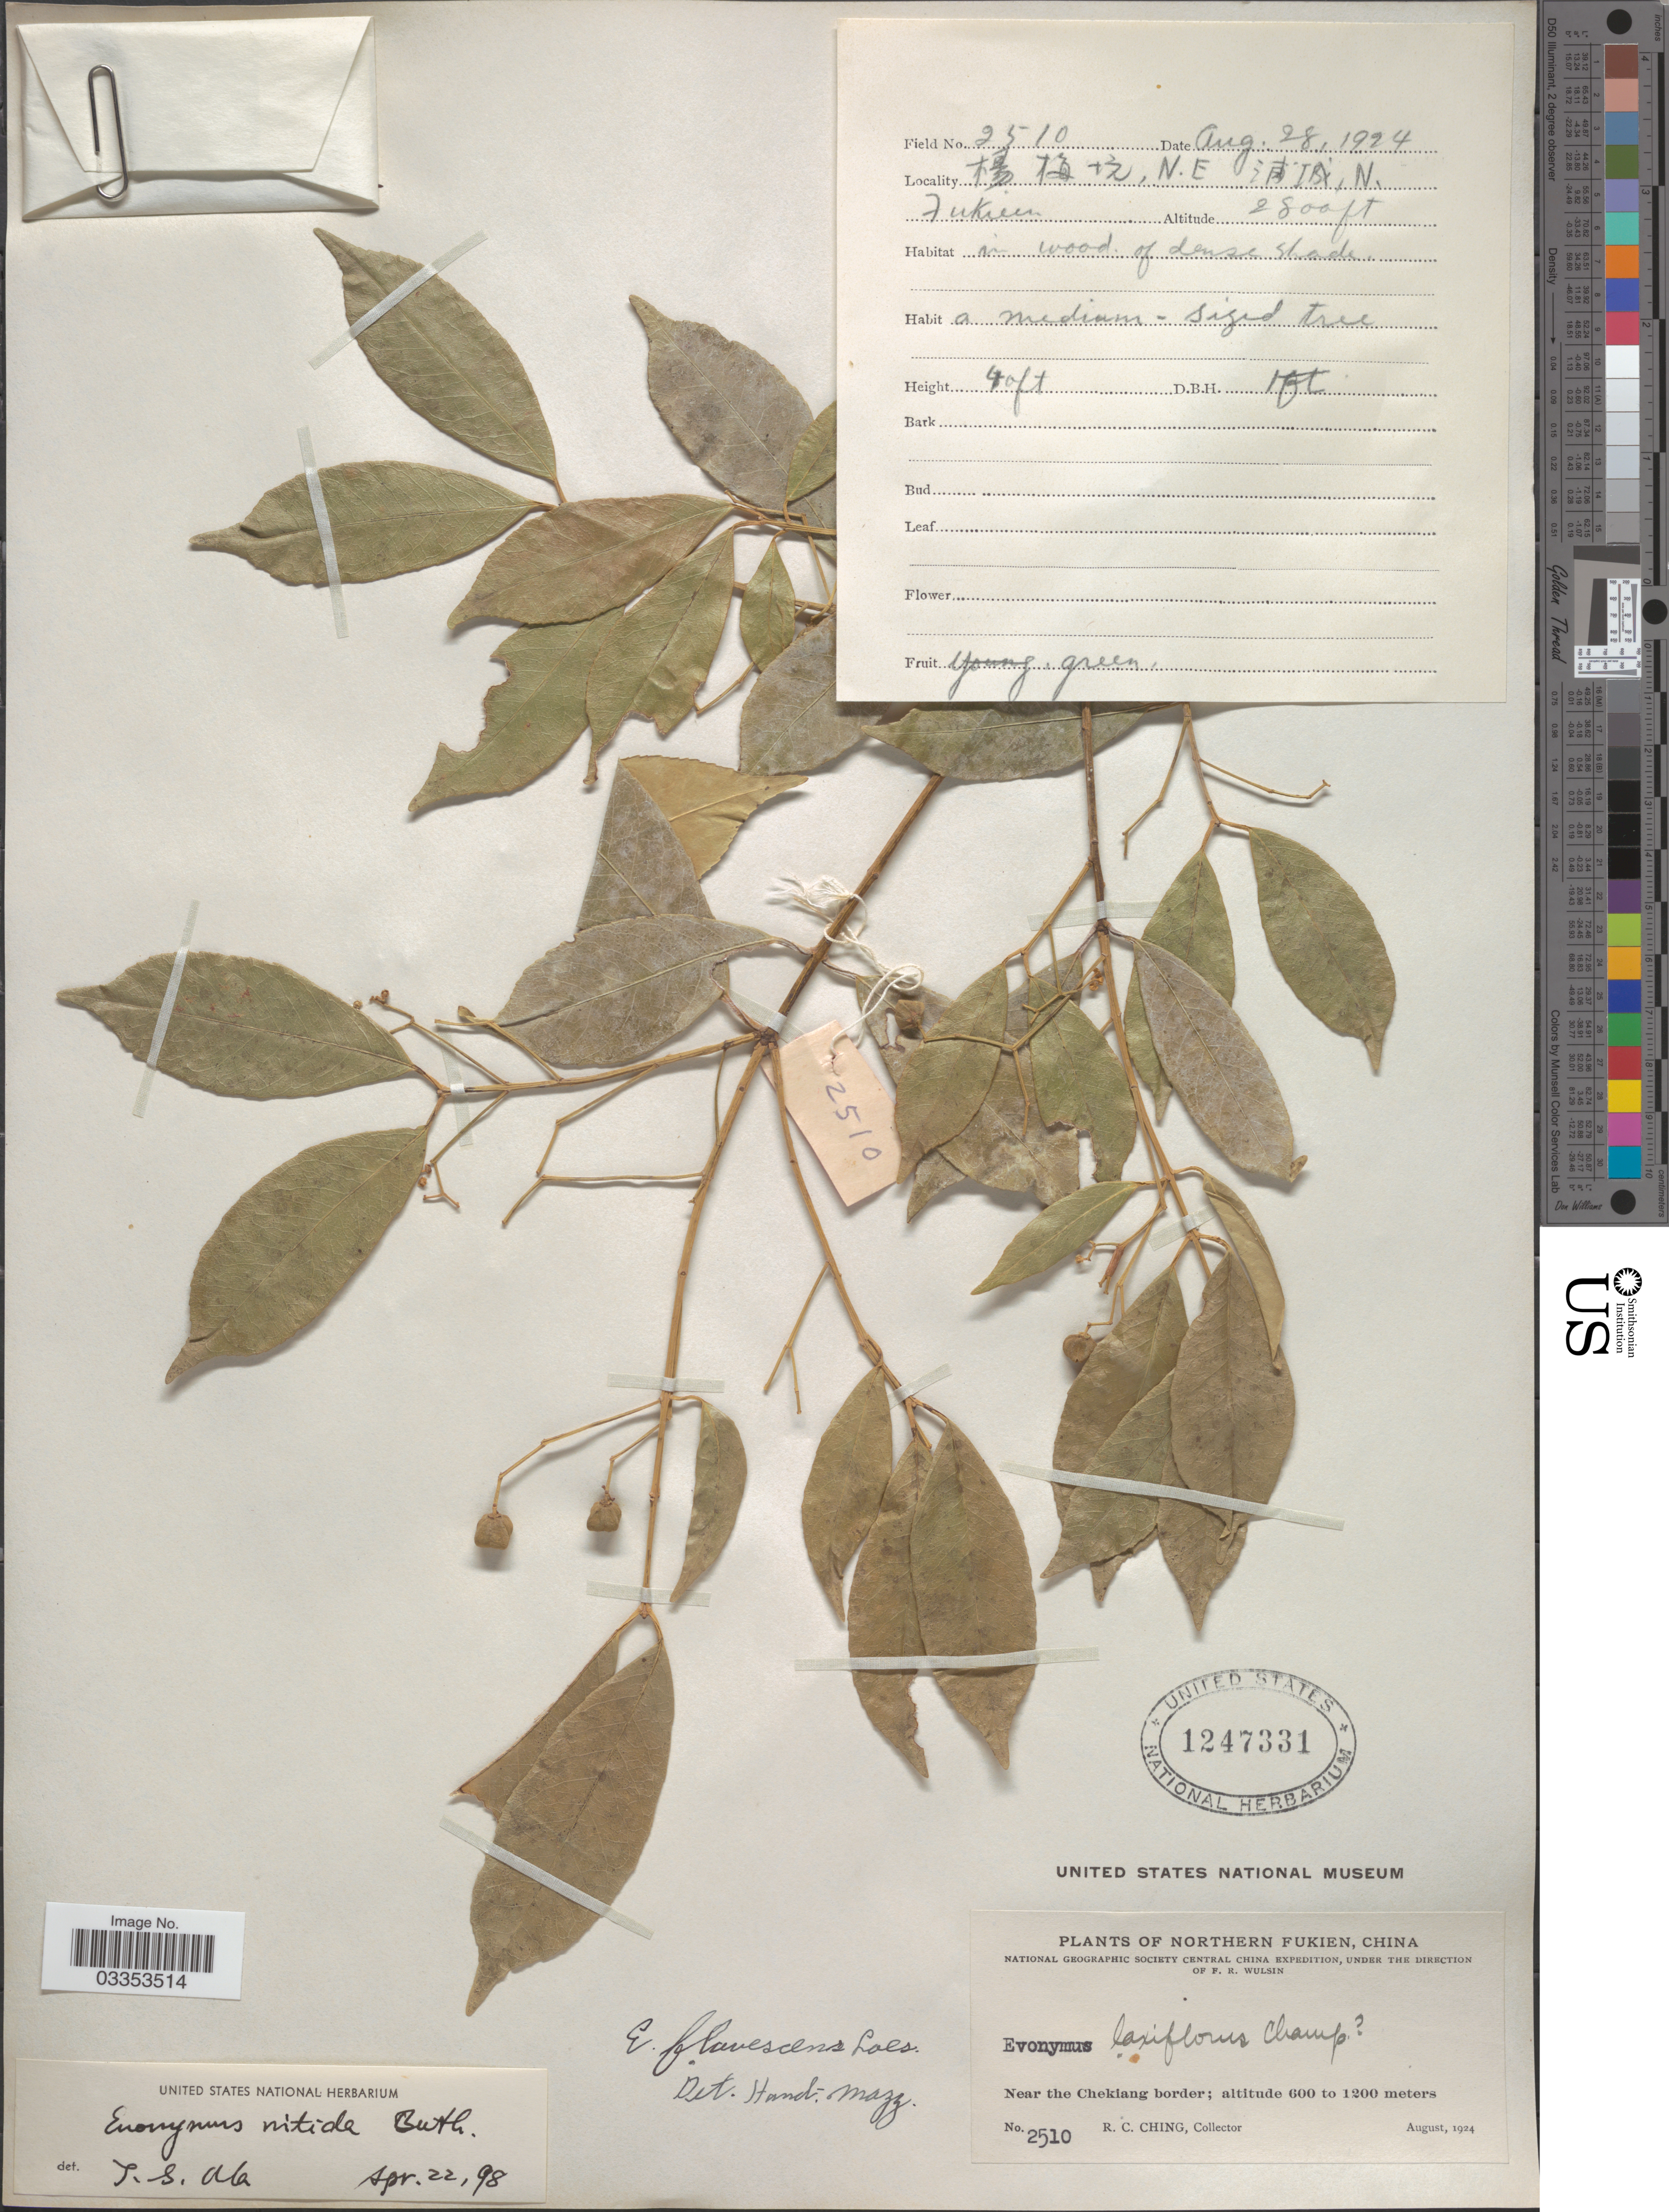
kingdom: Plantae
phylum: Tracheophyta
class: Magnoliopsida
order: Celastrales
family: Celastraceae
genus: Euonymus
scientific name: Euonymus nitidus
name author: Benth.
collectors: R. C. Ching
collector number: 2510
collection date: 1924-08-28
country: China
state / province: Fujian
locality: Northern Fukien. Near the Chekiang border.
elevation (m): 853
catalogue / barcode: US 1247331